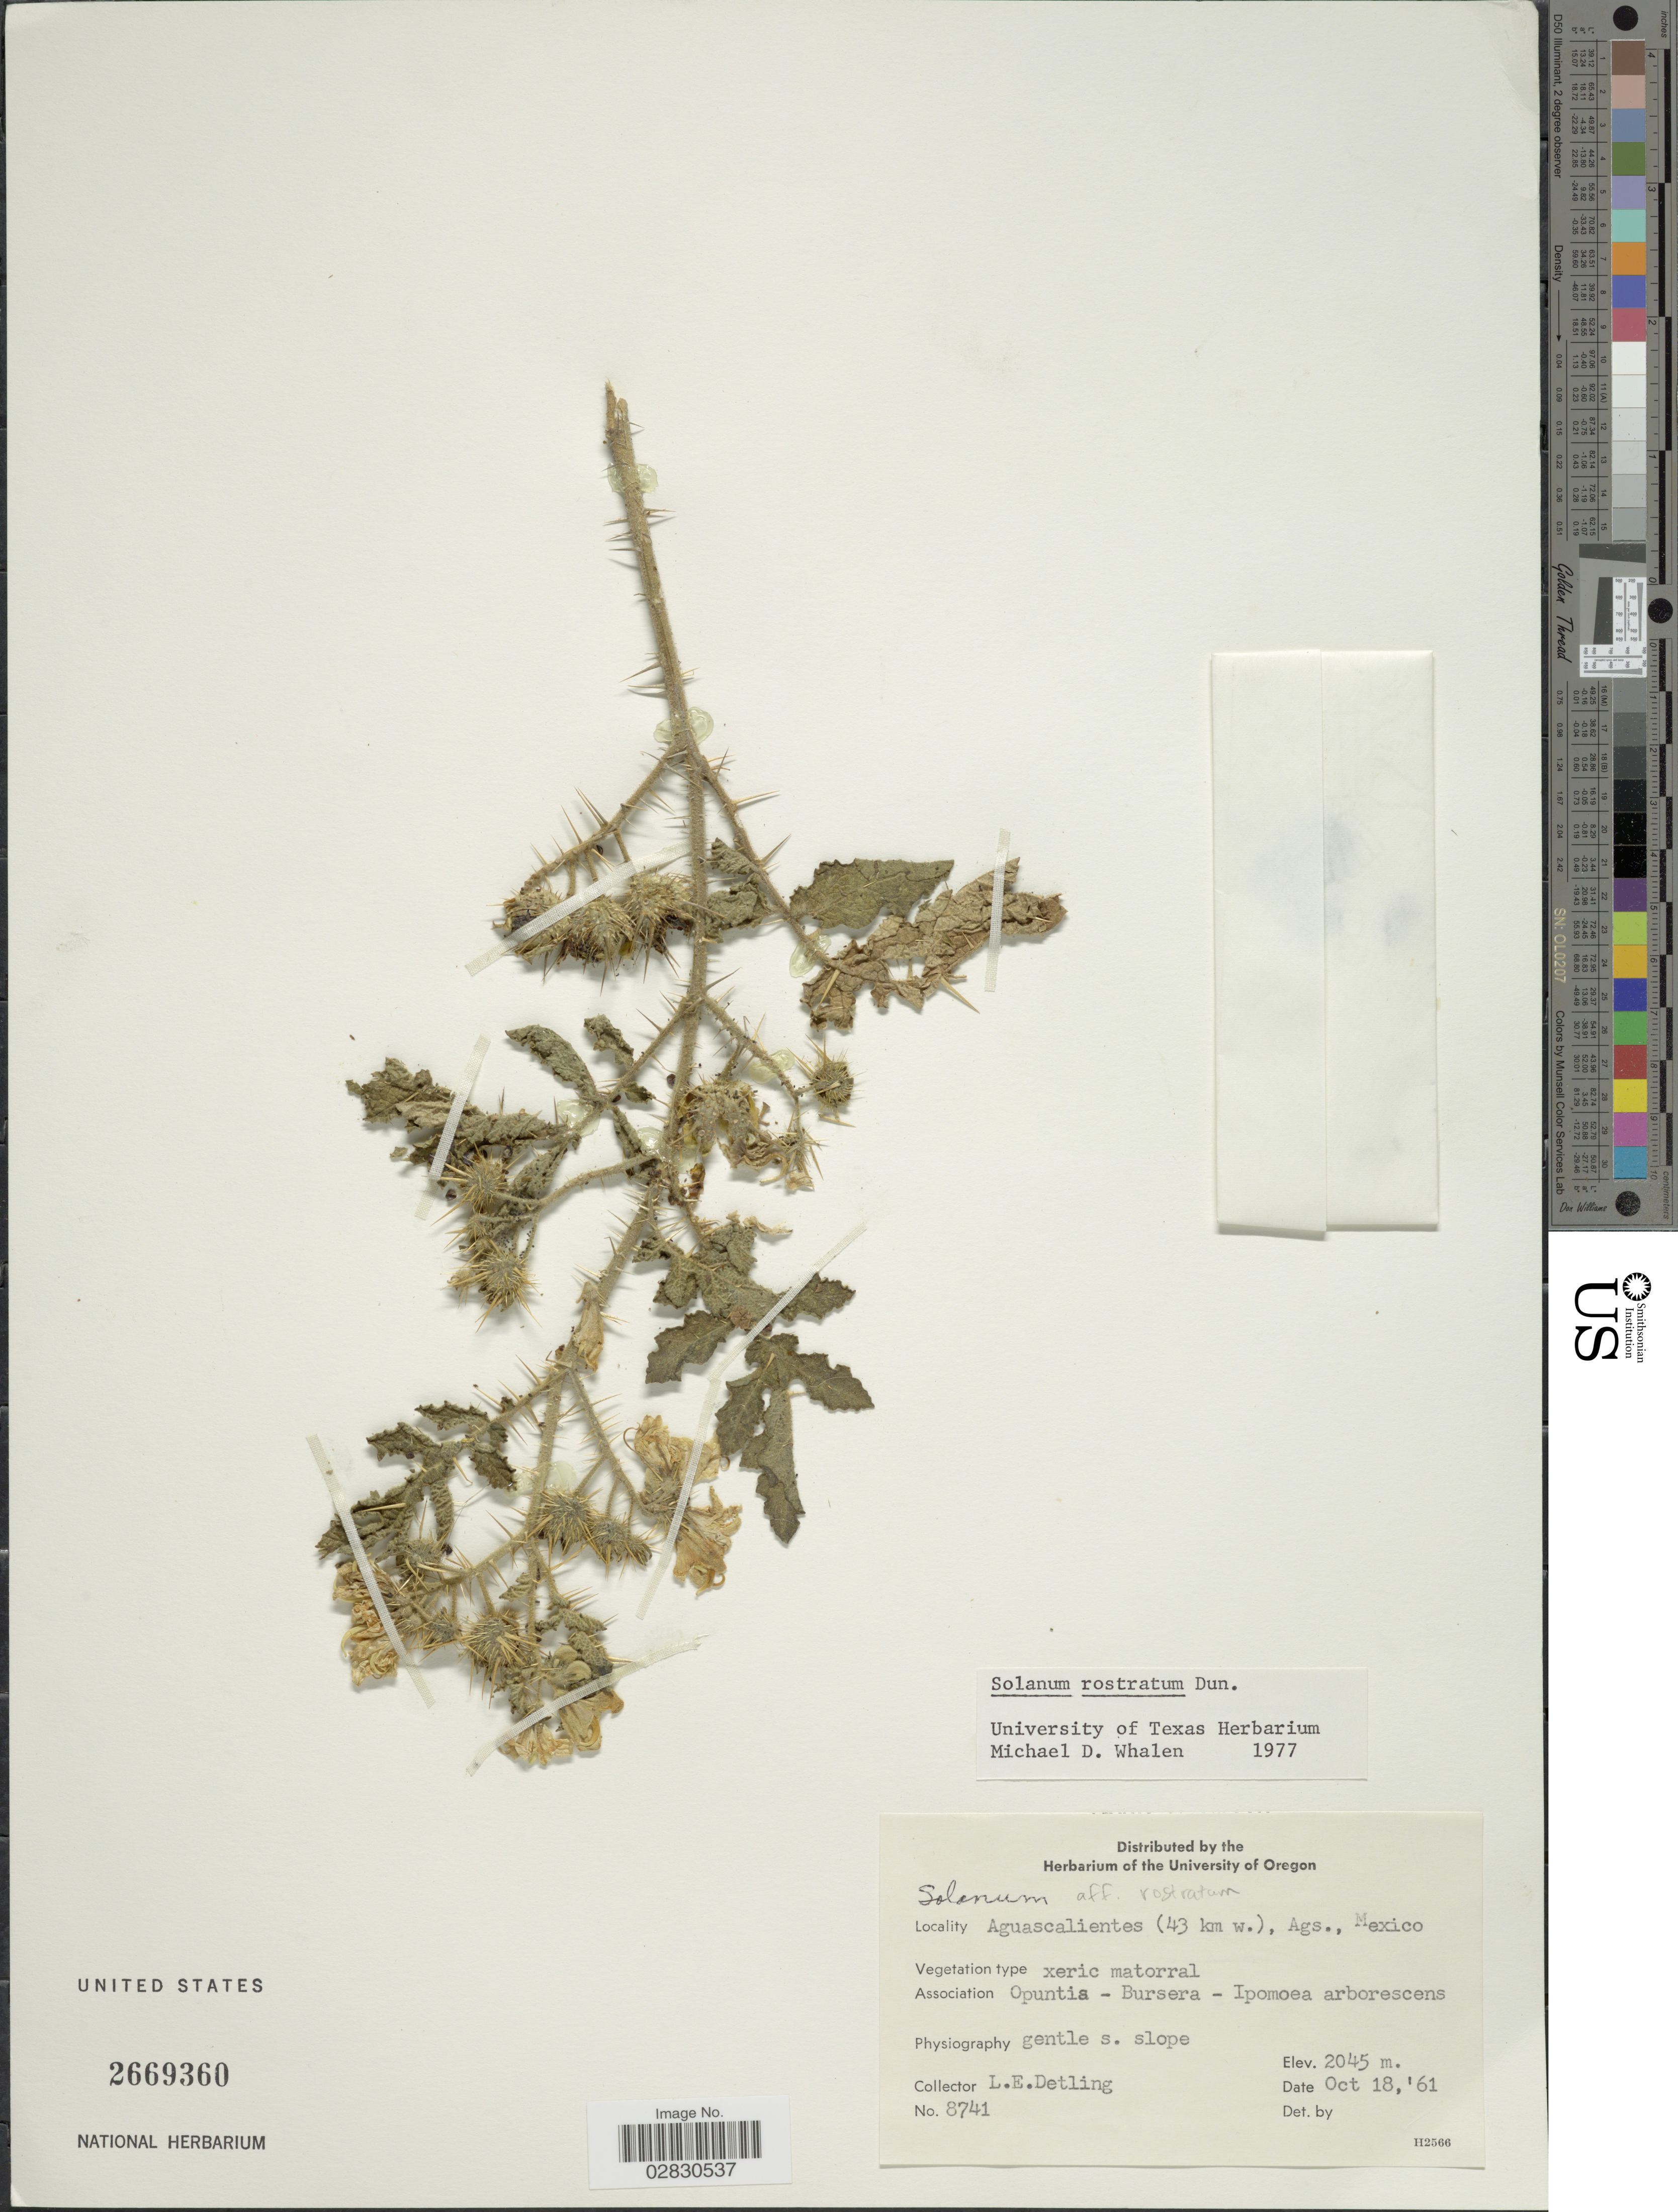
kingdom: Plantae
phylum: Tracheophyta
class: Magnoliopsida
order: Solanales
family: Solanaceae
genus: Solanum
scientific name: Solanum rostratum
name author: Dunal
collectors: L. E. Detling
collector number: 8741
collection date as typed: Transcribed d/m/y: 18/10/61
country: Mexico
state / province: Aguascalientes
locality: Aguascalientes (43 km w.), Ags.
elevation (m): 2045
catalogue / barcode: US 2669360